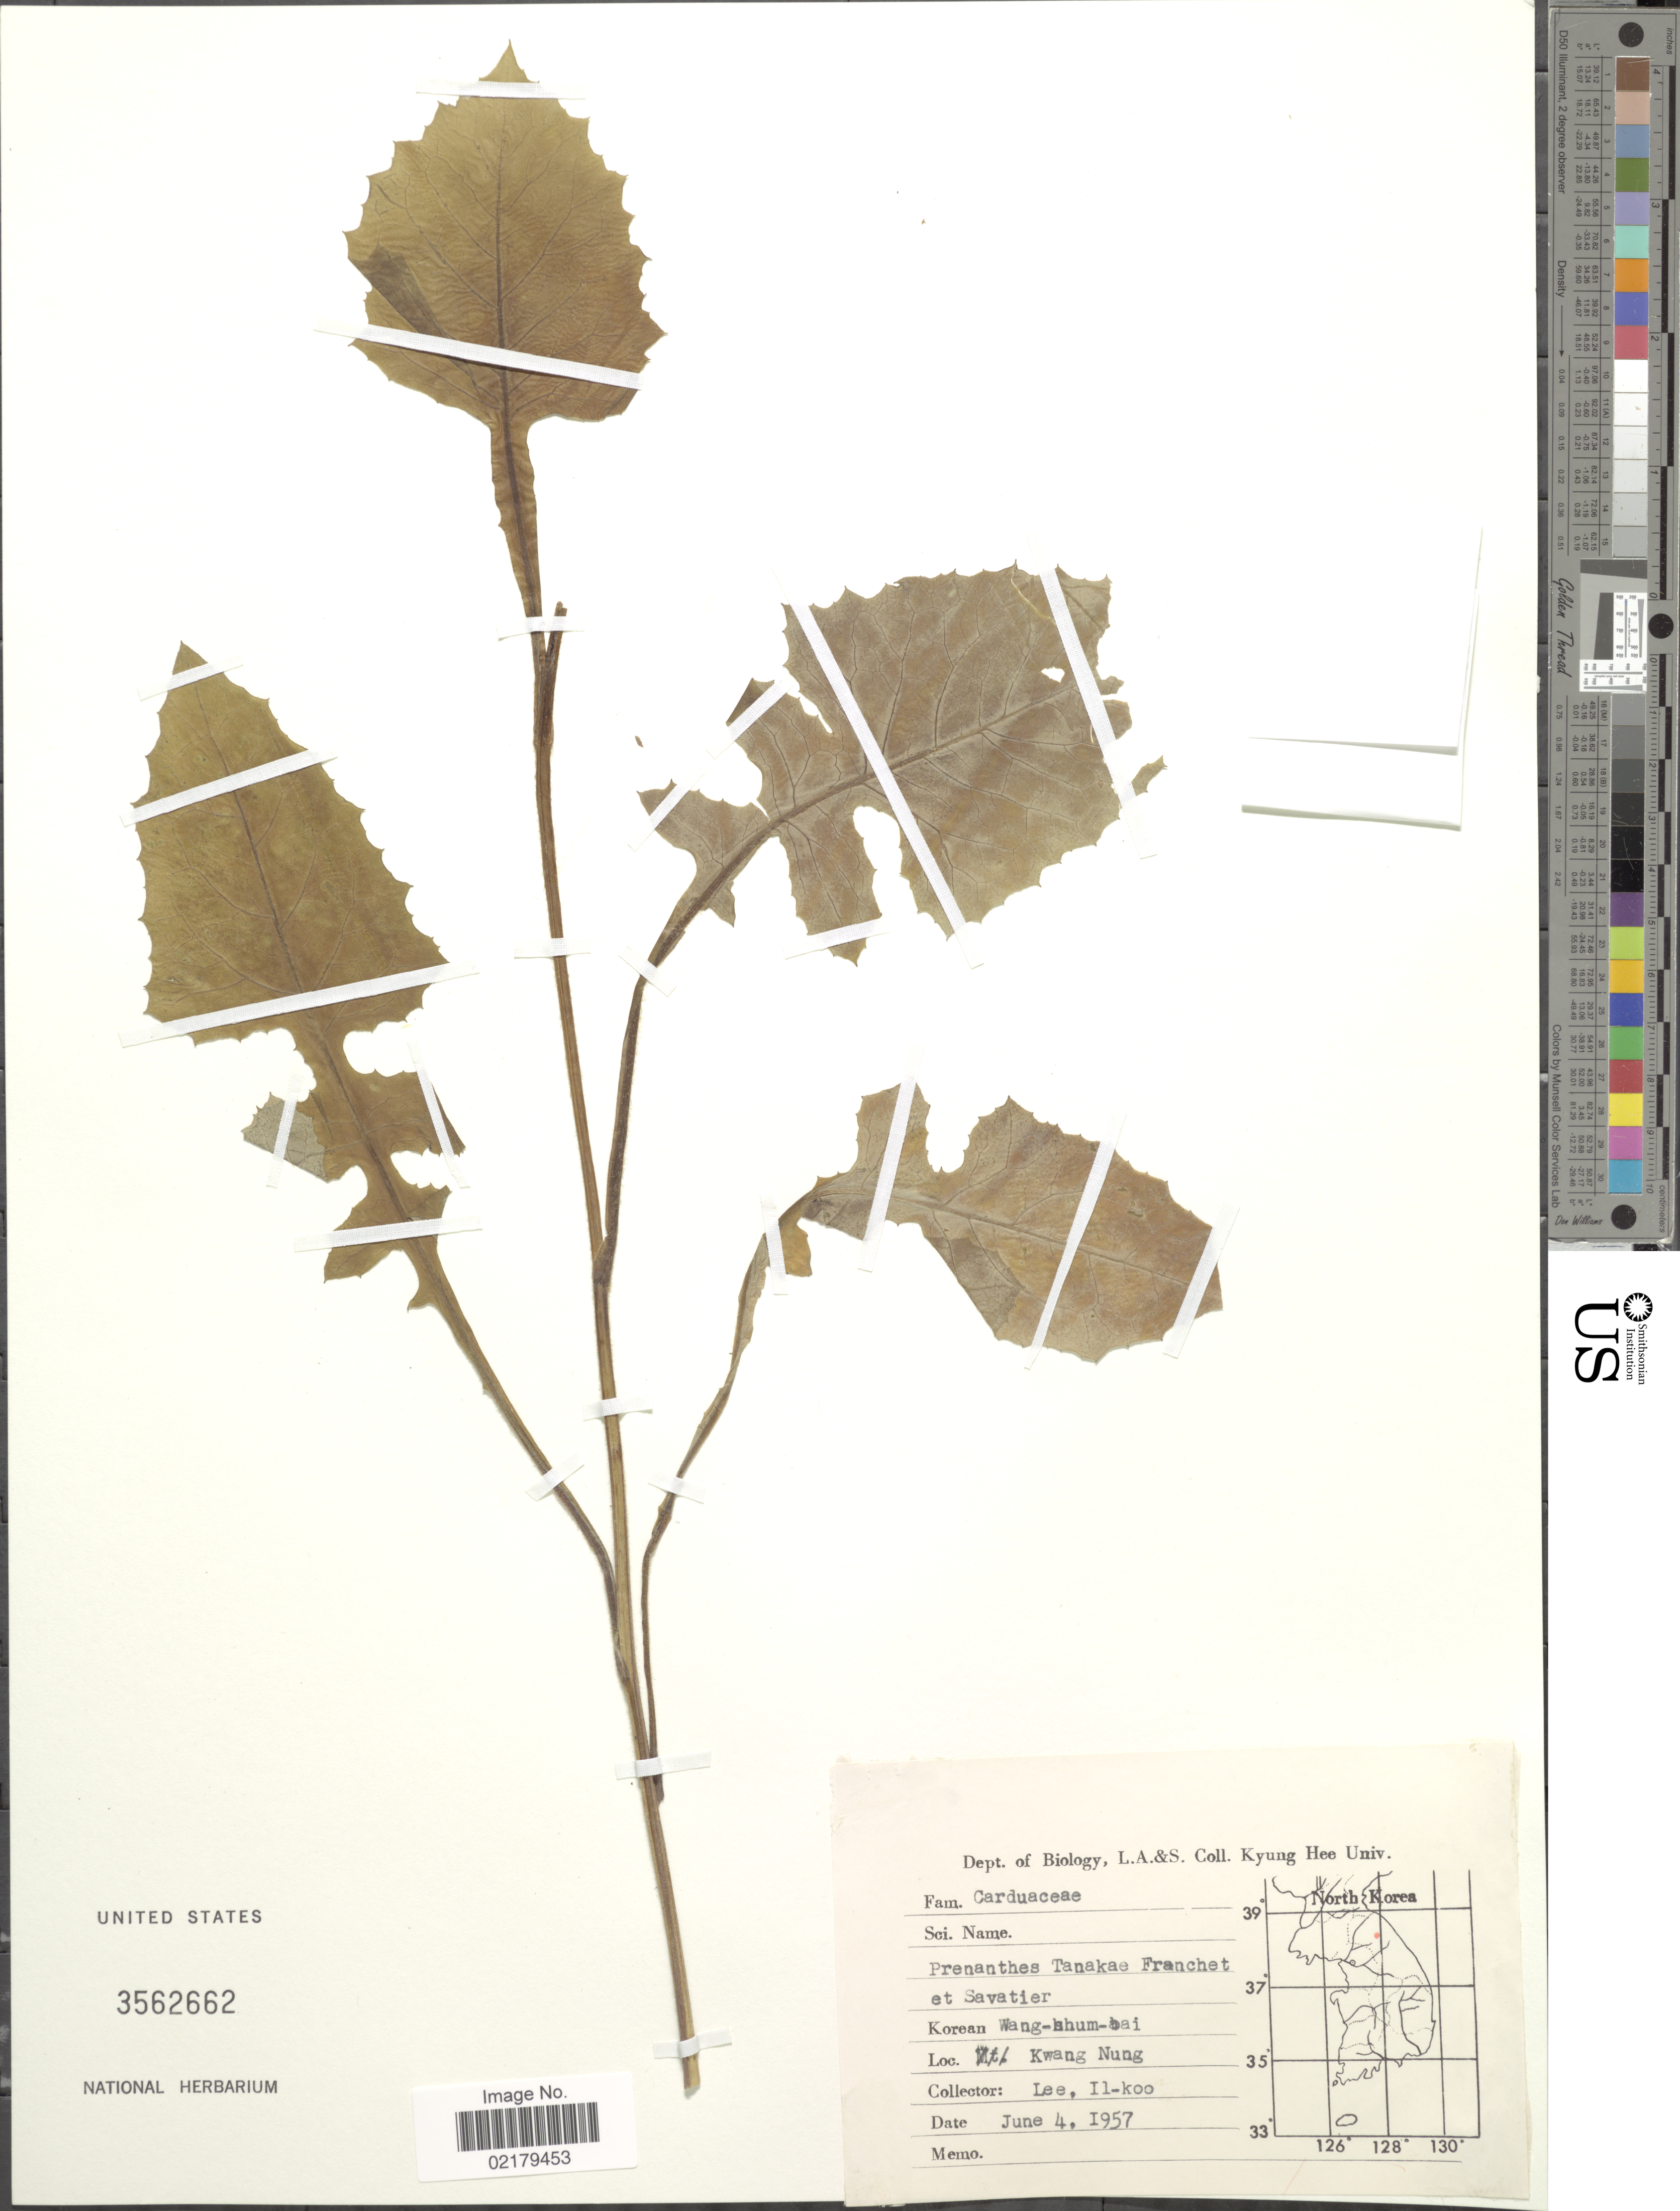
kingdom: Plantae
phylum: Tracheophyta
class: Magnoliopsida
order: Asterales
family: Asteraceae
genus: Prenanthes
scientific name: Prenanthes tanakae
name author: (Koidz.) Koidz.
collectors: Il-Ko Lee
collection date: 1957-06-04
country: South Korea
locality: Kwang Tung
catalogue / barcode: US 3562662